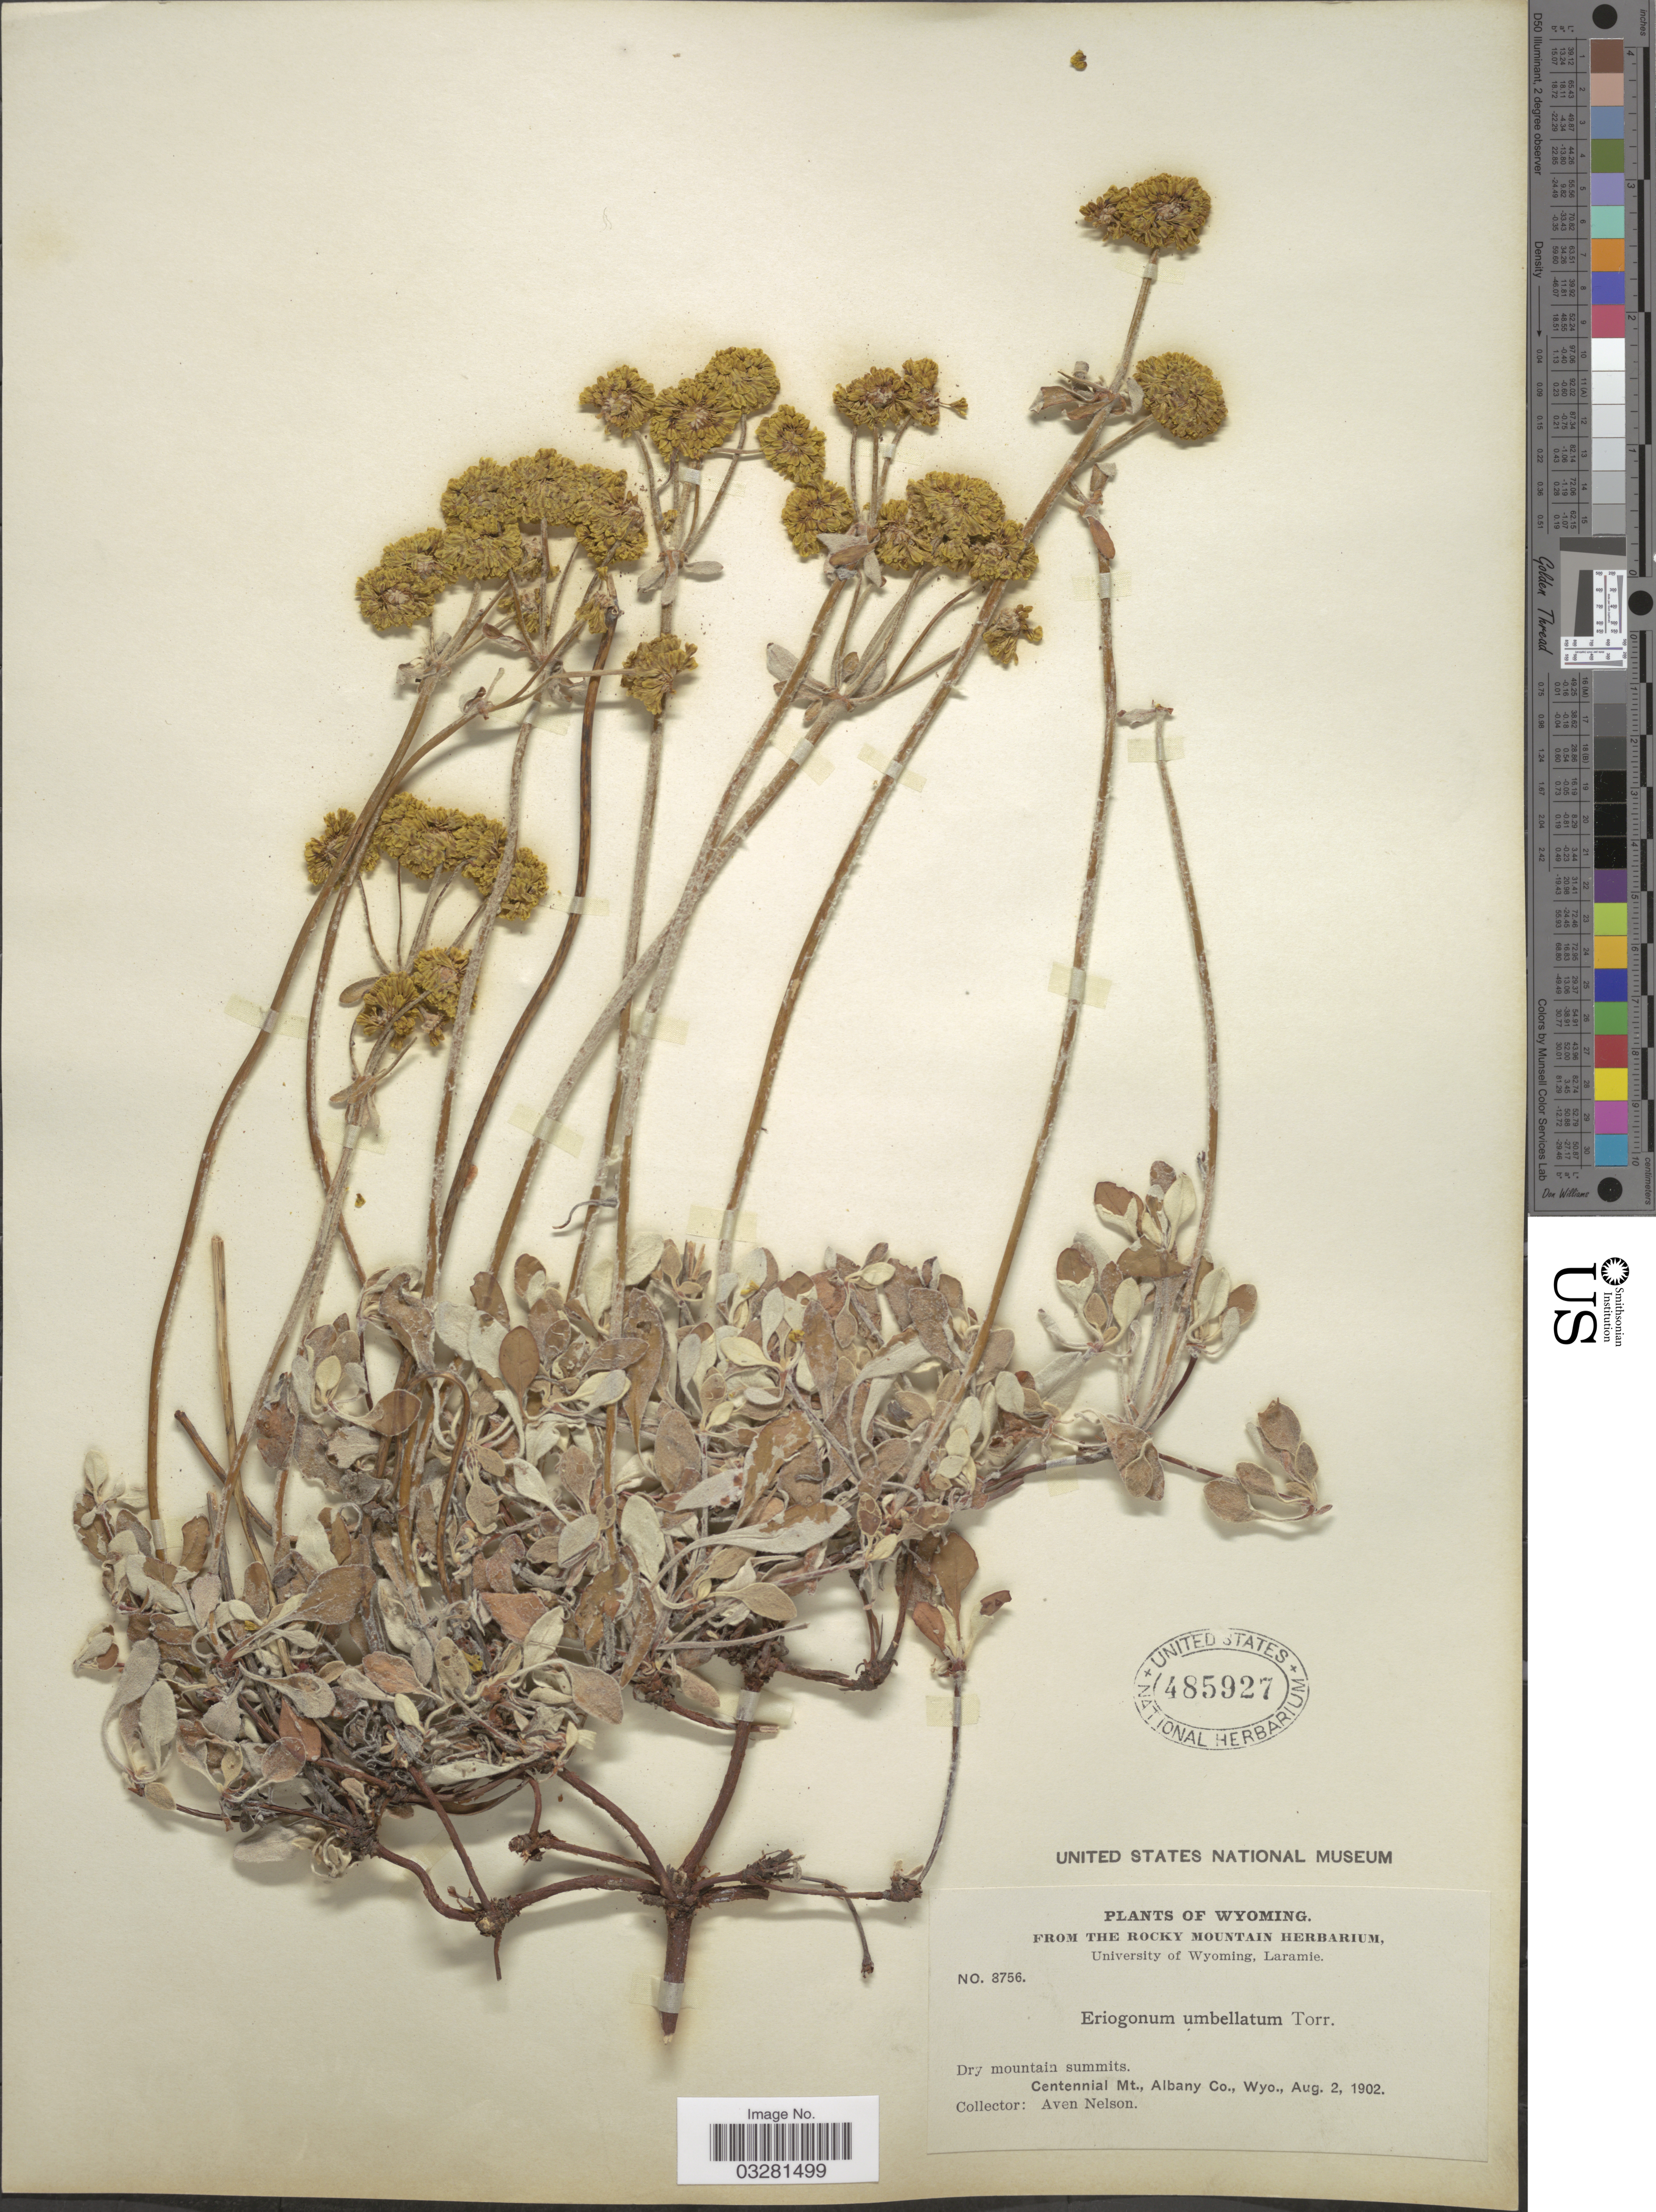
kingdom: Plantae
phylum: Tracheophyta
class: Magnoliopsida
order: Caryophyllales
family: Polygonaceae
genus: Eriogonum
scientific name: Eriogonum umbellatum var. umbellatum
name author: Torr.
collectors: A. Nelson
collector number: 8756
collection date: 1902-08-02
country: United States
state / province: Wyoming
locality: Centennial Mt., Albany Co.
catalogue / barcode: US 485927